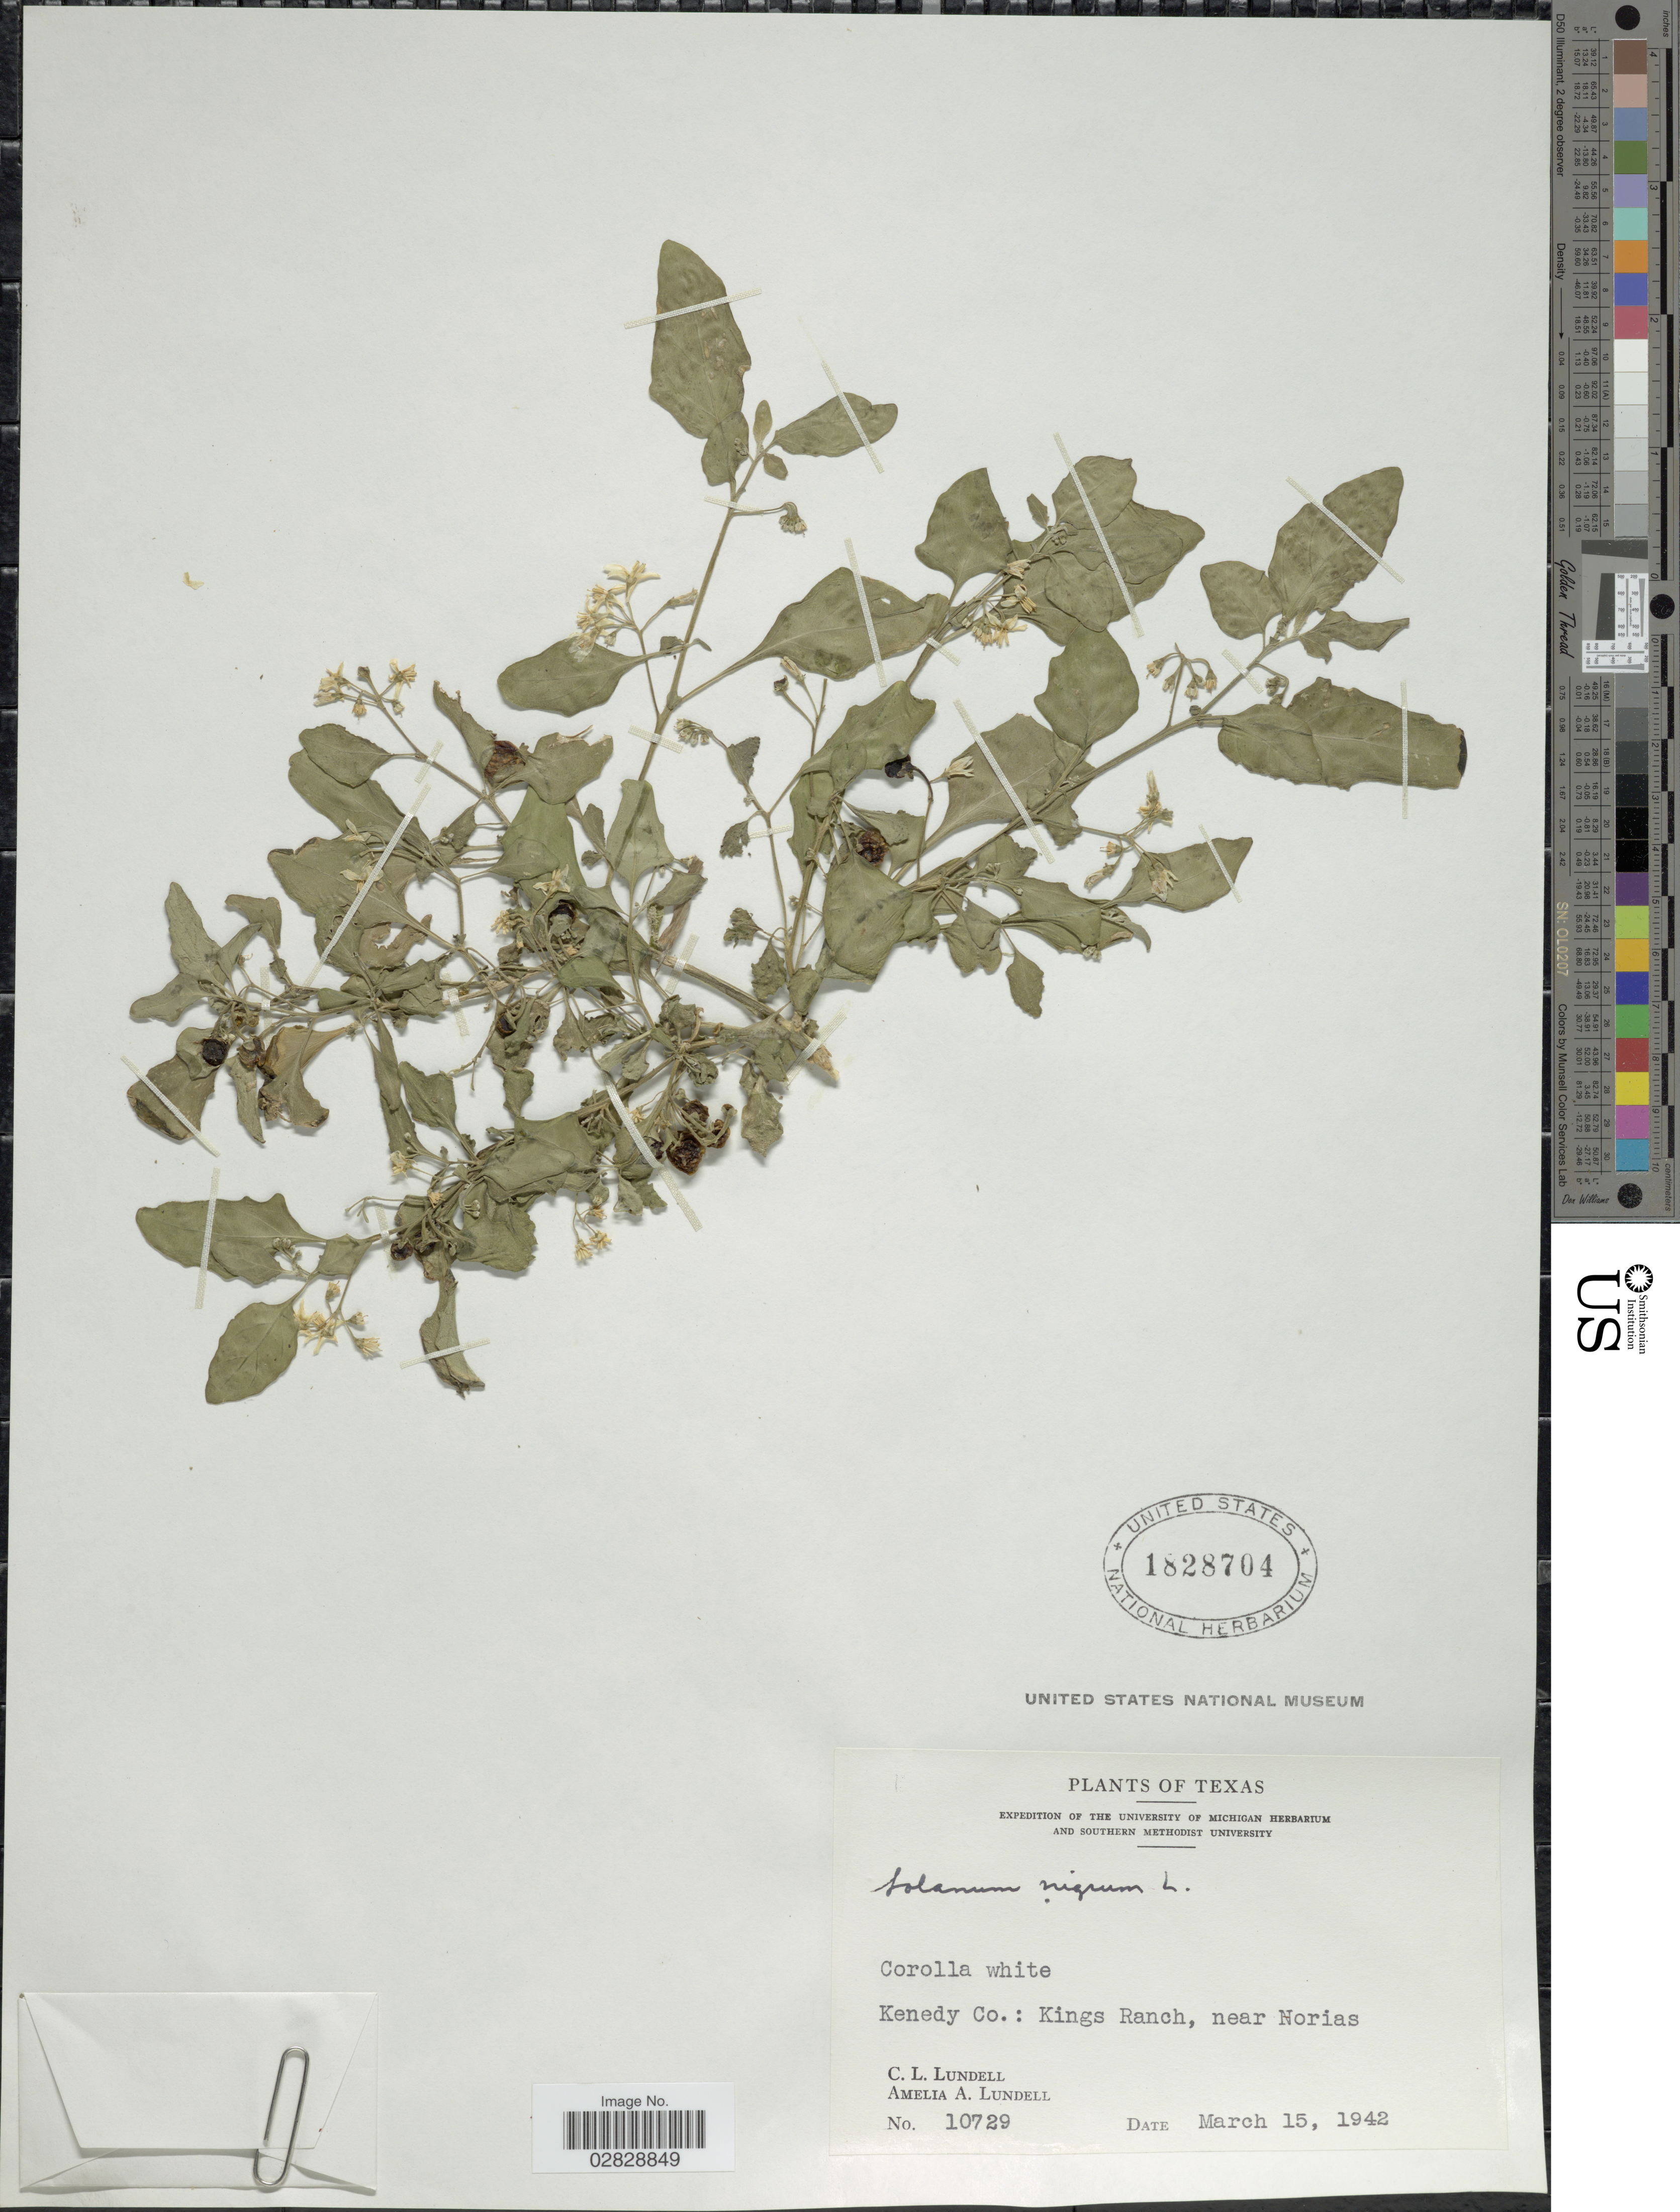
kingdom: Plantae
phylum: Tracheophyta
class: Magnoliopsida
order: Solanales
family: Solanaceae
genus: Solanum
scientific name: Solanum nigrescens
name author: M. Martens & Galeotti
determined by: Knapp, S. D.; Särkinen, T.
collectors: C. L. Lundell & A. A. Lundell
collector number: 10729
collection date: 1942-03-15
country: United States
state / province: Texas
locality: Kenedy Co.: Kings Ranch, near Norias.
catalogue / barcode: US 1828704